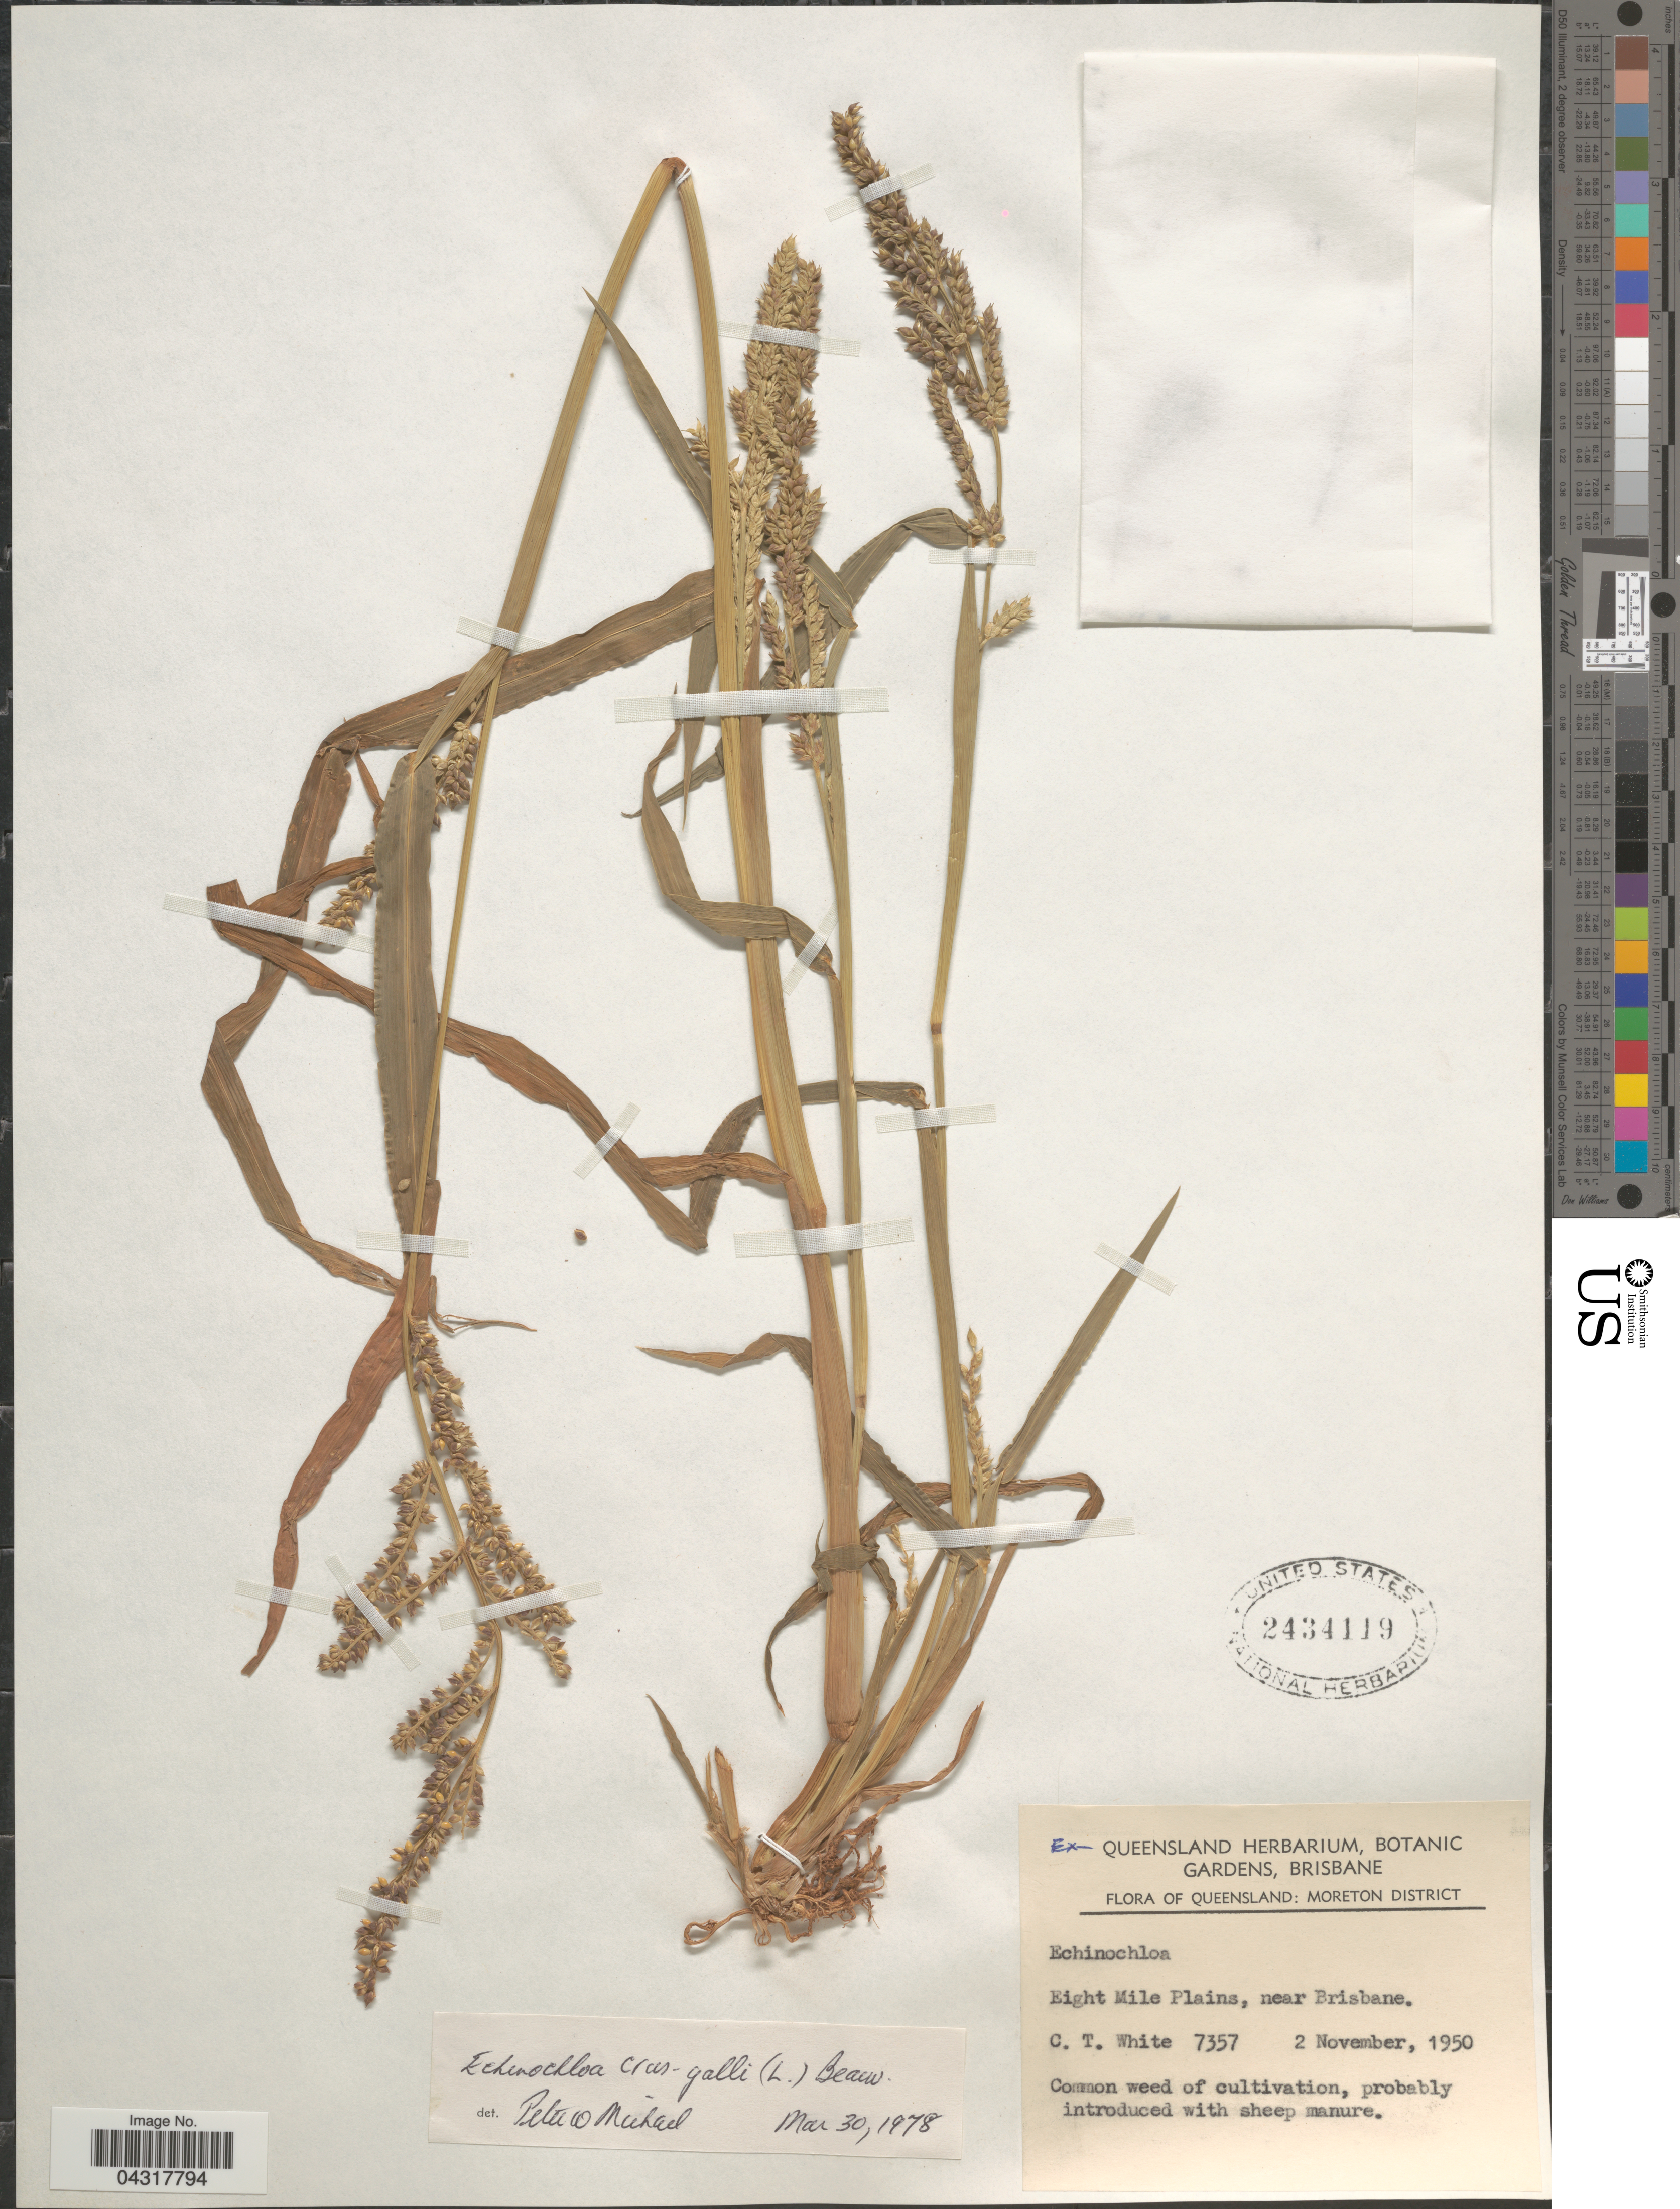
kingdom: Plantae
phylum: Tracheophyta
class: Liliopsida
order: Poales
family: Poaceae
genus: Echinochloa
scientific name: Echinochloa crus-galli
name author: (L.) P. Beauv.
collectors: C. T. White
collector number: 7357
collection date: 1950-11-02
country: Australia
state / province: Queensland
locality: Moreton District. Eight Mile Plains, near Brisbane.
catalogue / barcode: US 2434119